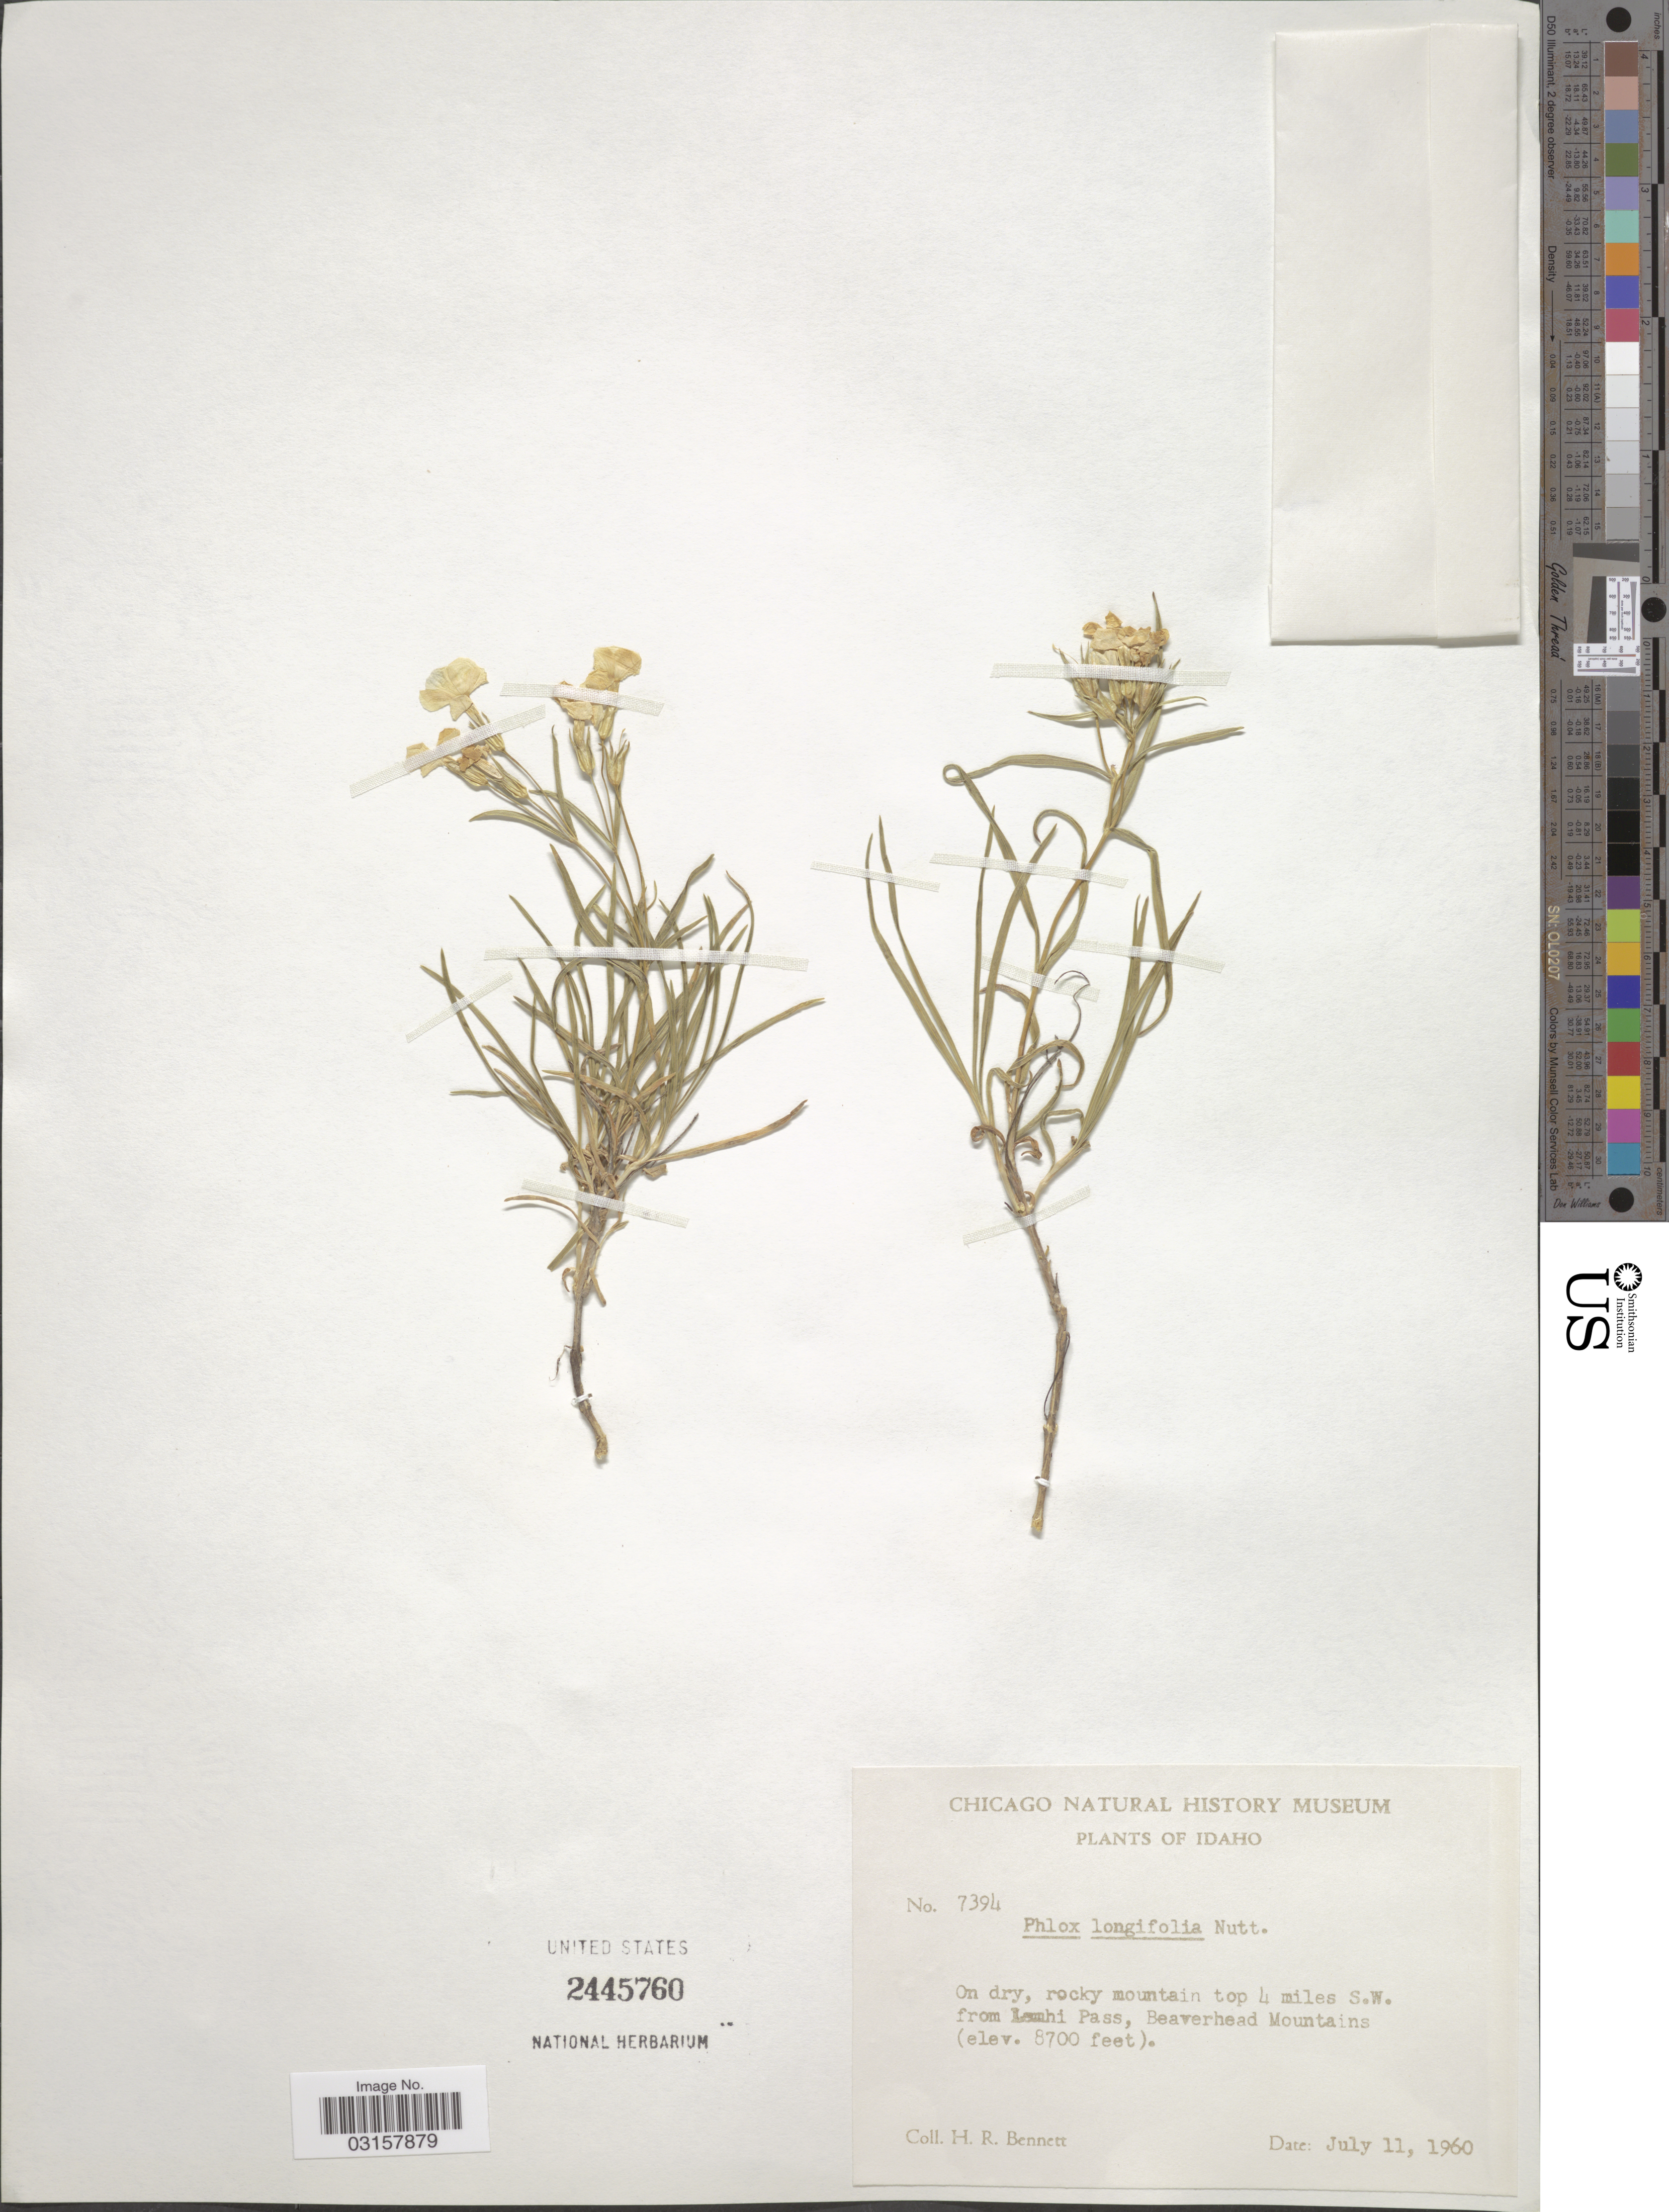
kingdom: Plantae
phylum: Tracheophyta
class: Magnoliopsida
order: Ericales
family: Polemoniaceae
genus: Phlox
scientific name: Phlox longifolia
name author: Nutt.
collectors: H. R. Bennett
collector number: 7394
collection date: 1960-07-11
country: United States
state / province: Idaho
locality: On dry, rocky mountain top 4 miles S.W. from Lemhi Pass, Beaverhead Mountains.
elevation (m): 2652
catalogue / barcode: US 2445760